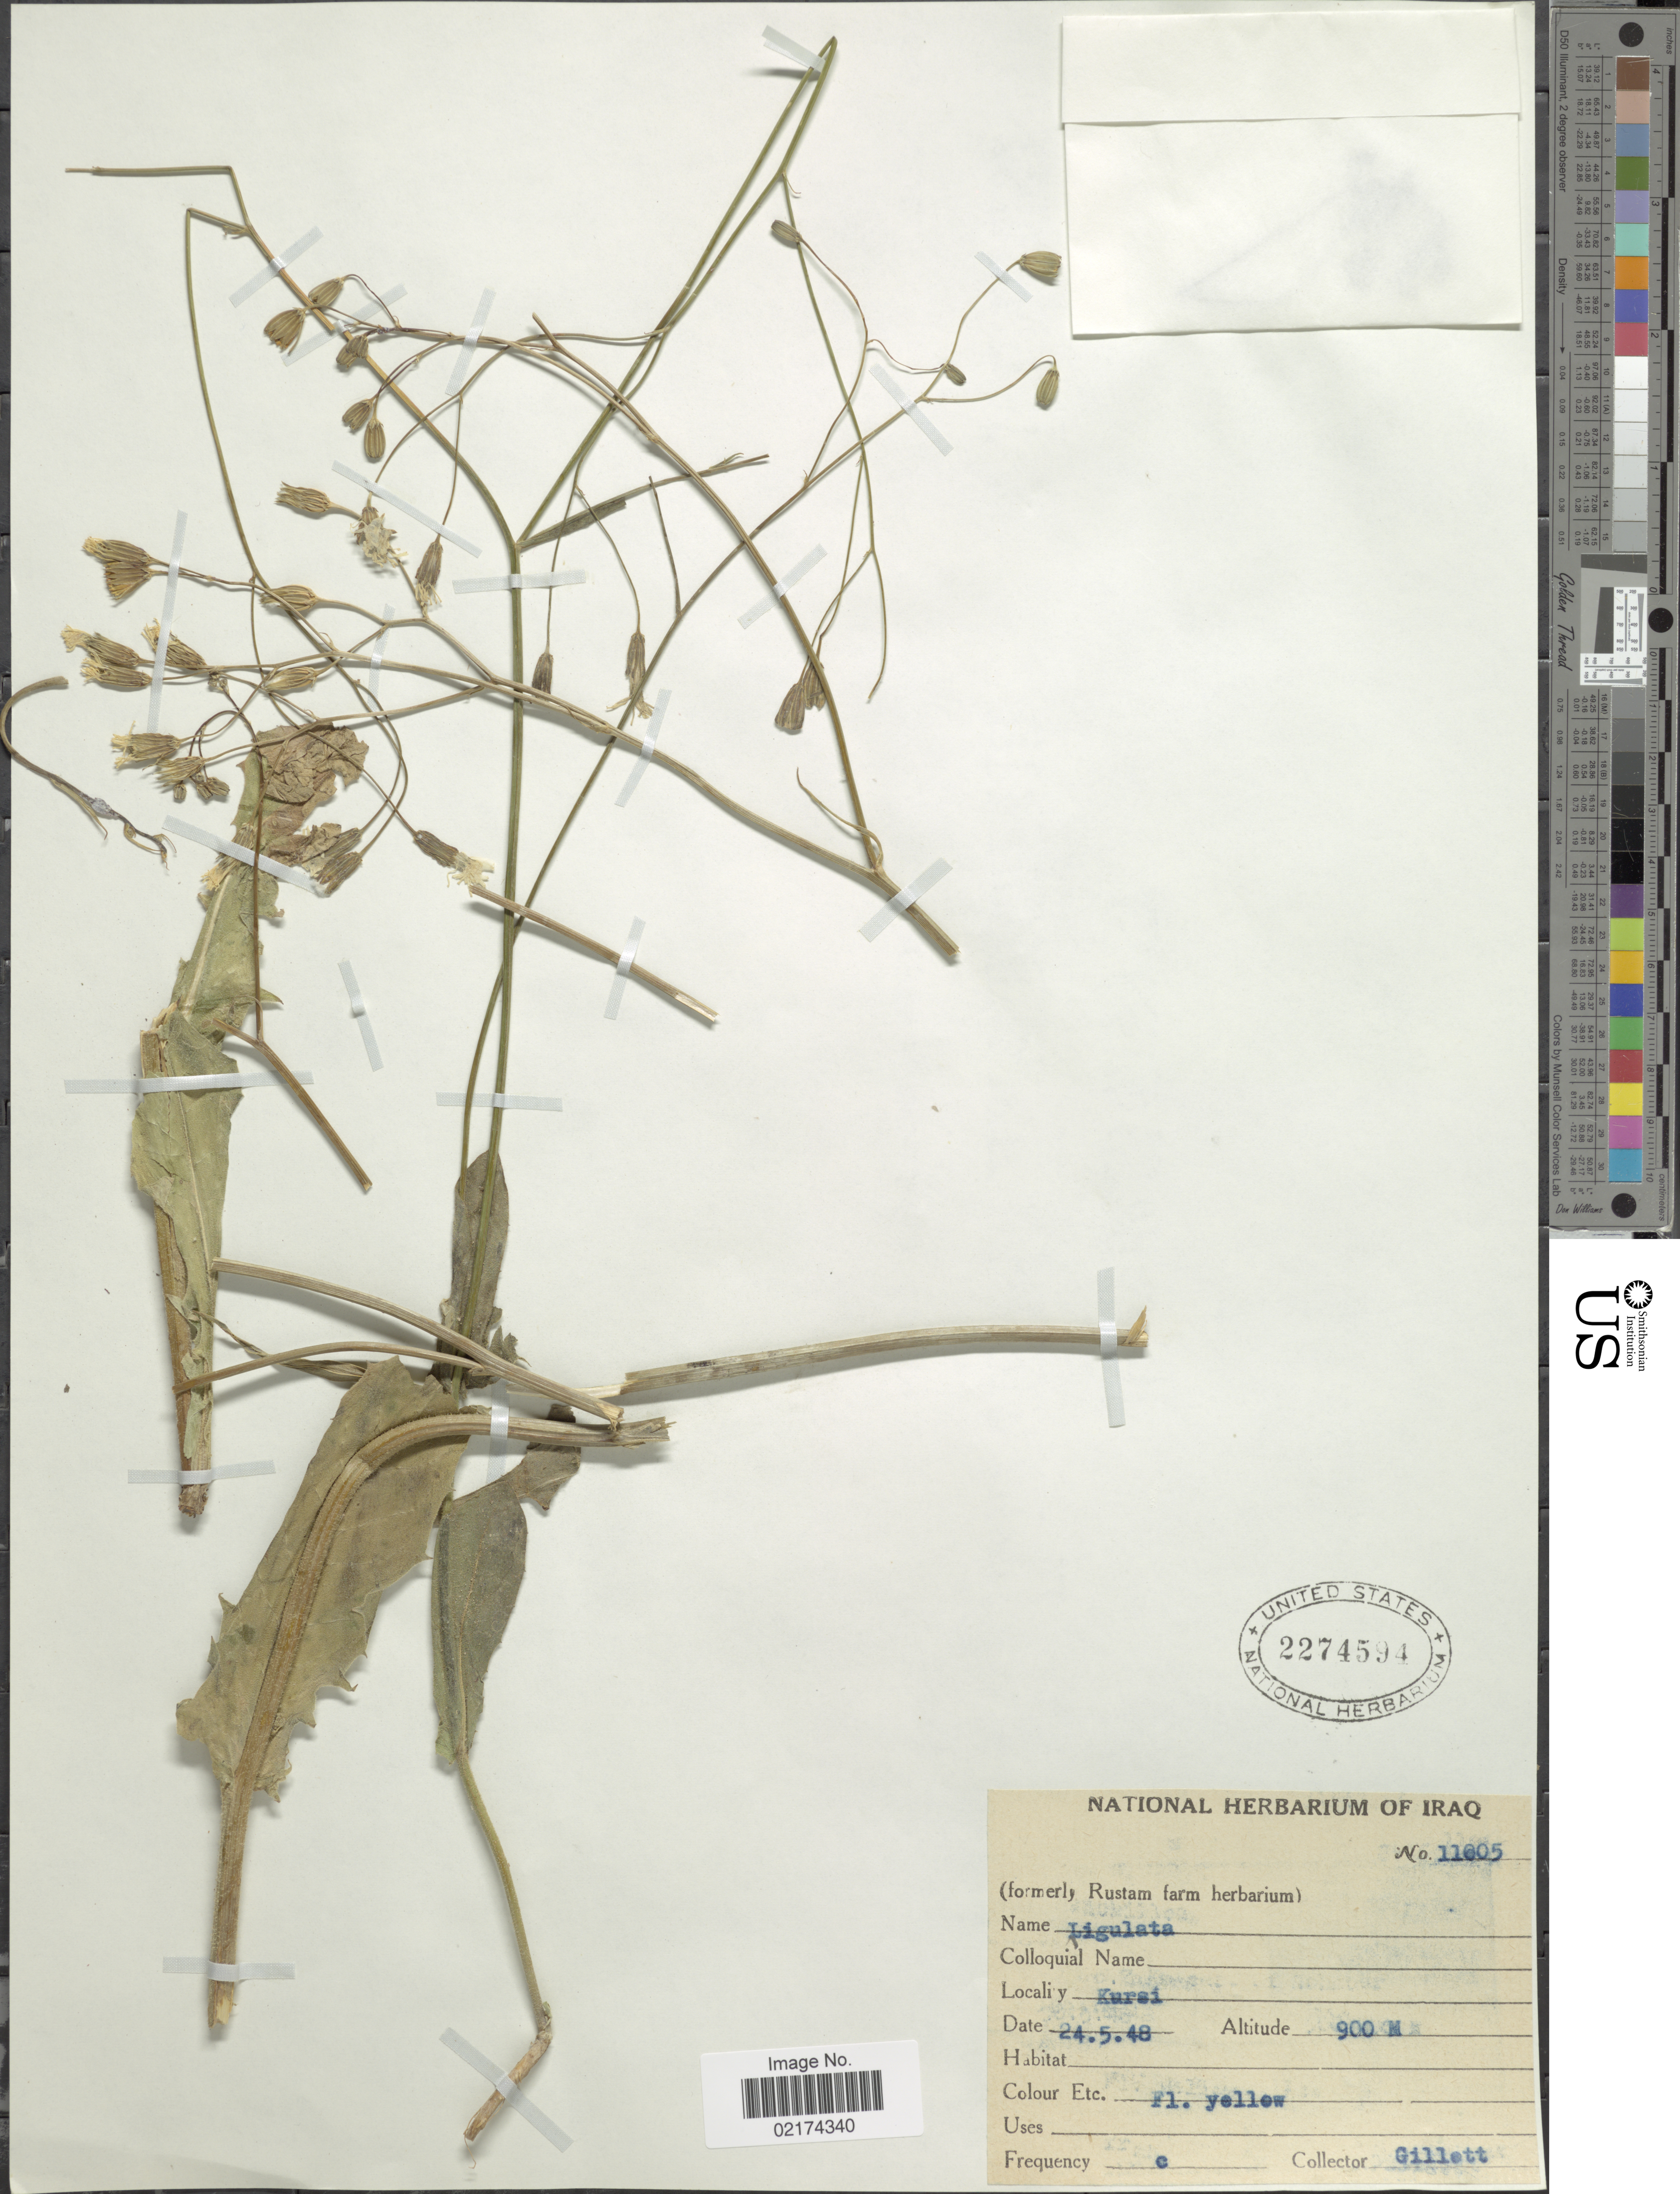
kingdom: Plantae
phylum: Tracheophyta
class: Magnoliopsida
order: Asterales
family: Asteraceae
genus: Lactuca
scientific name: Lactuca sp.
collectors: Gillett, --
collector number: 11005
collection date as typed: Transcribed d/m/y: 24/5/48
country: Iraq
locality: Kursi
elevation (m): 900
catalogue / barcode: US 2274594